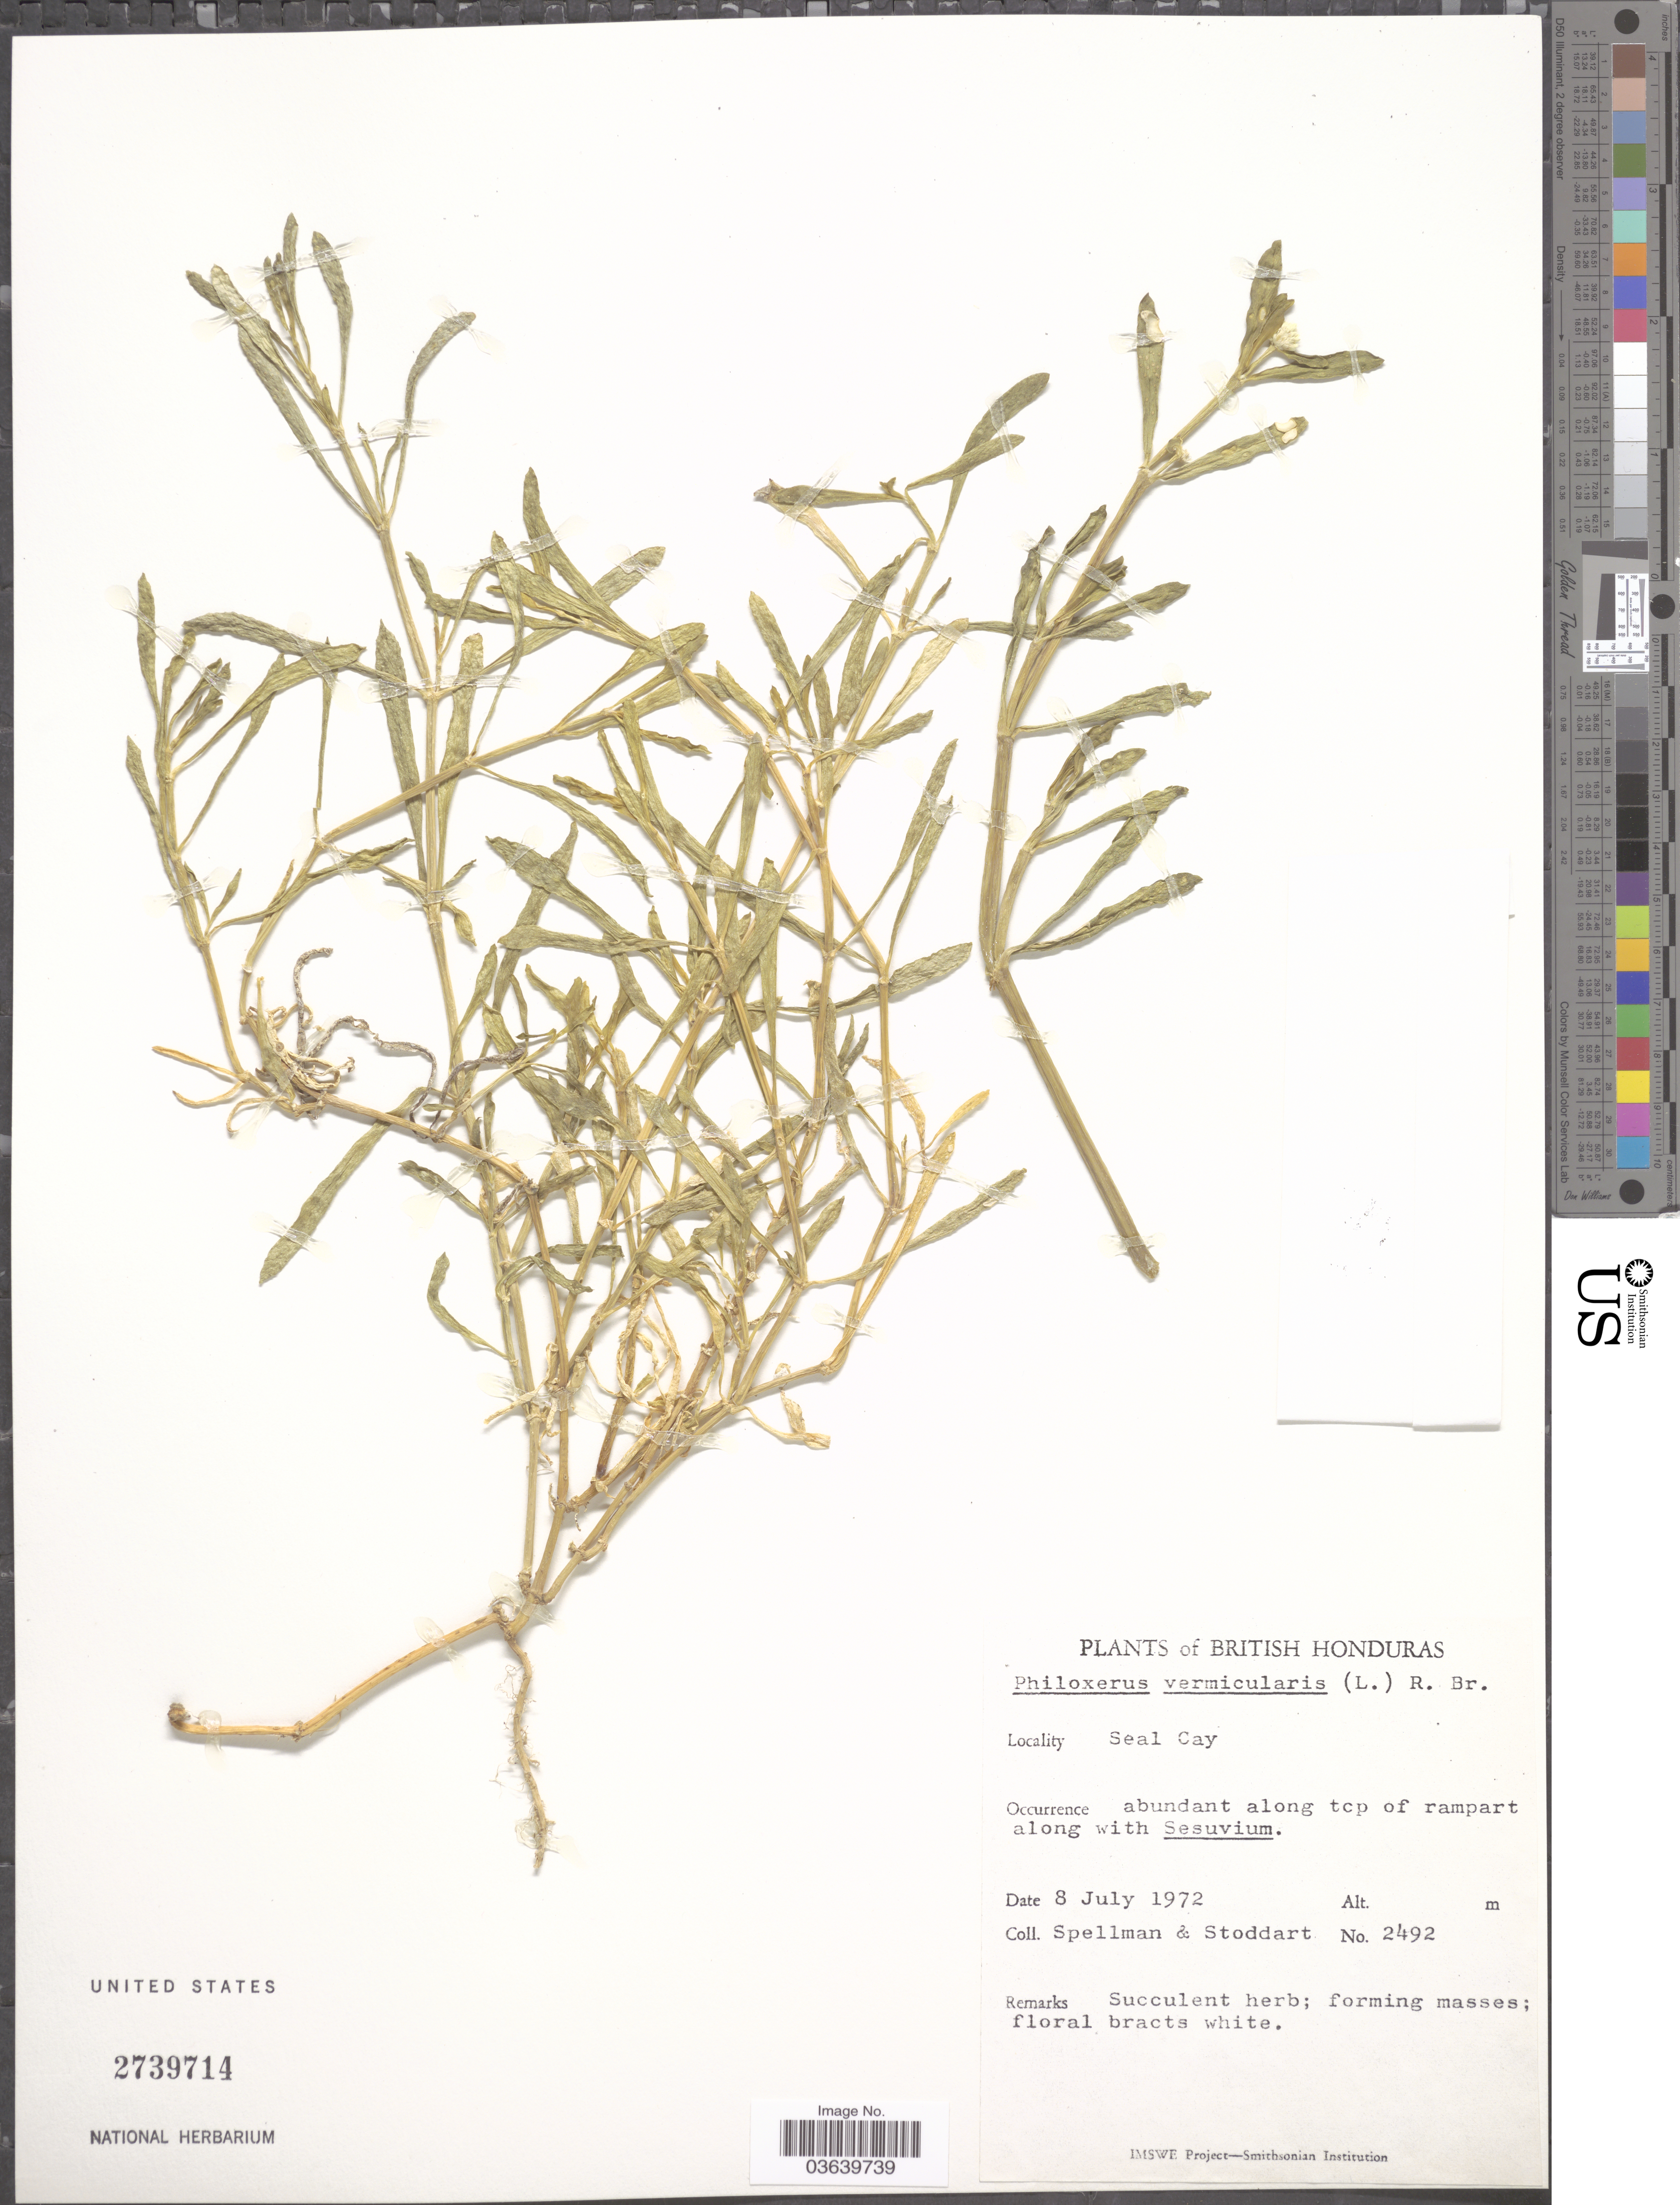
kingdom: Plantae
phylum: Tracheophyta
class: Magnoliopsida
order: Caryophyllales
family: Amaranthaceae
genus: Gomphrena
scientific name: Gomphrena vermicularis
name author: L.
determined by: Strong, Mark T., (BOT), Smithsonian Institution - National Museum of Natural History (UNITED STATES)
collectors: Spellman, -- & -. Stoddart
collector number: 2492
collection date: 1972-07-08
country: Belize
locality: British Honduras, Seal Cay.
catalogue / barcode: US 2739714